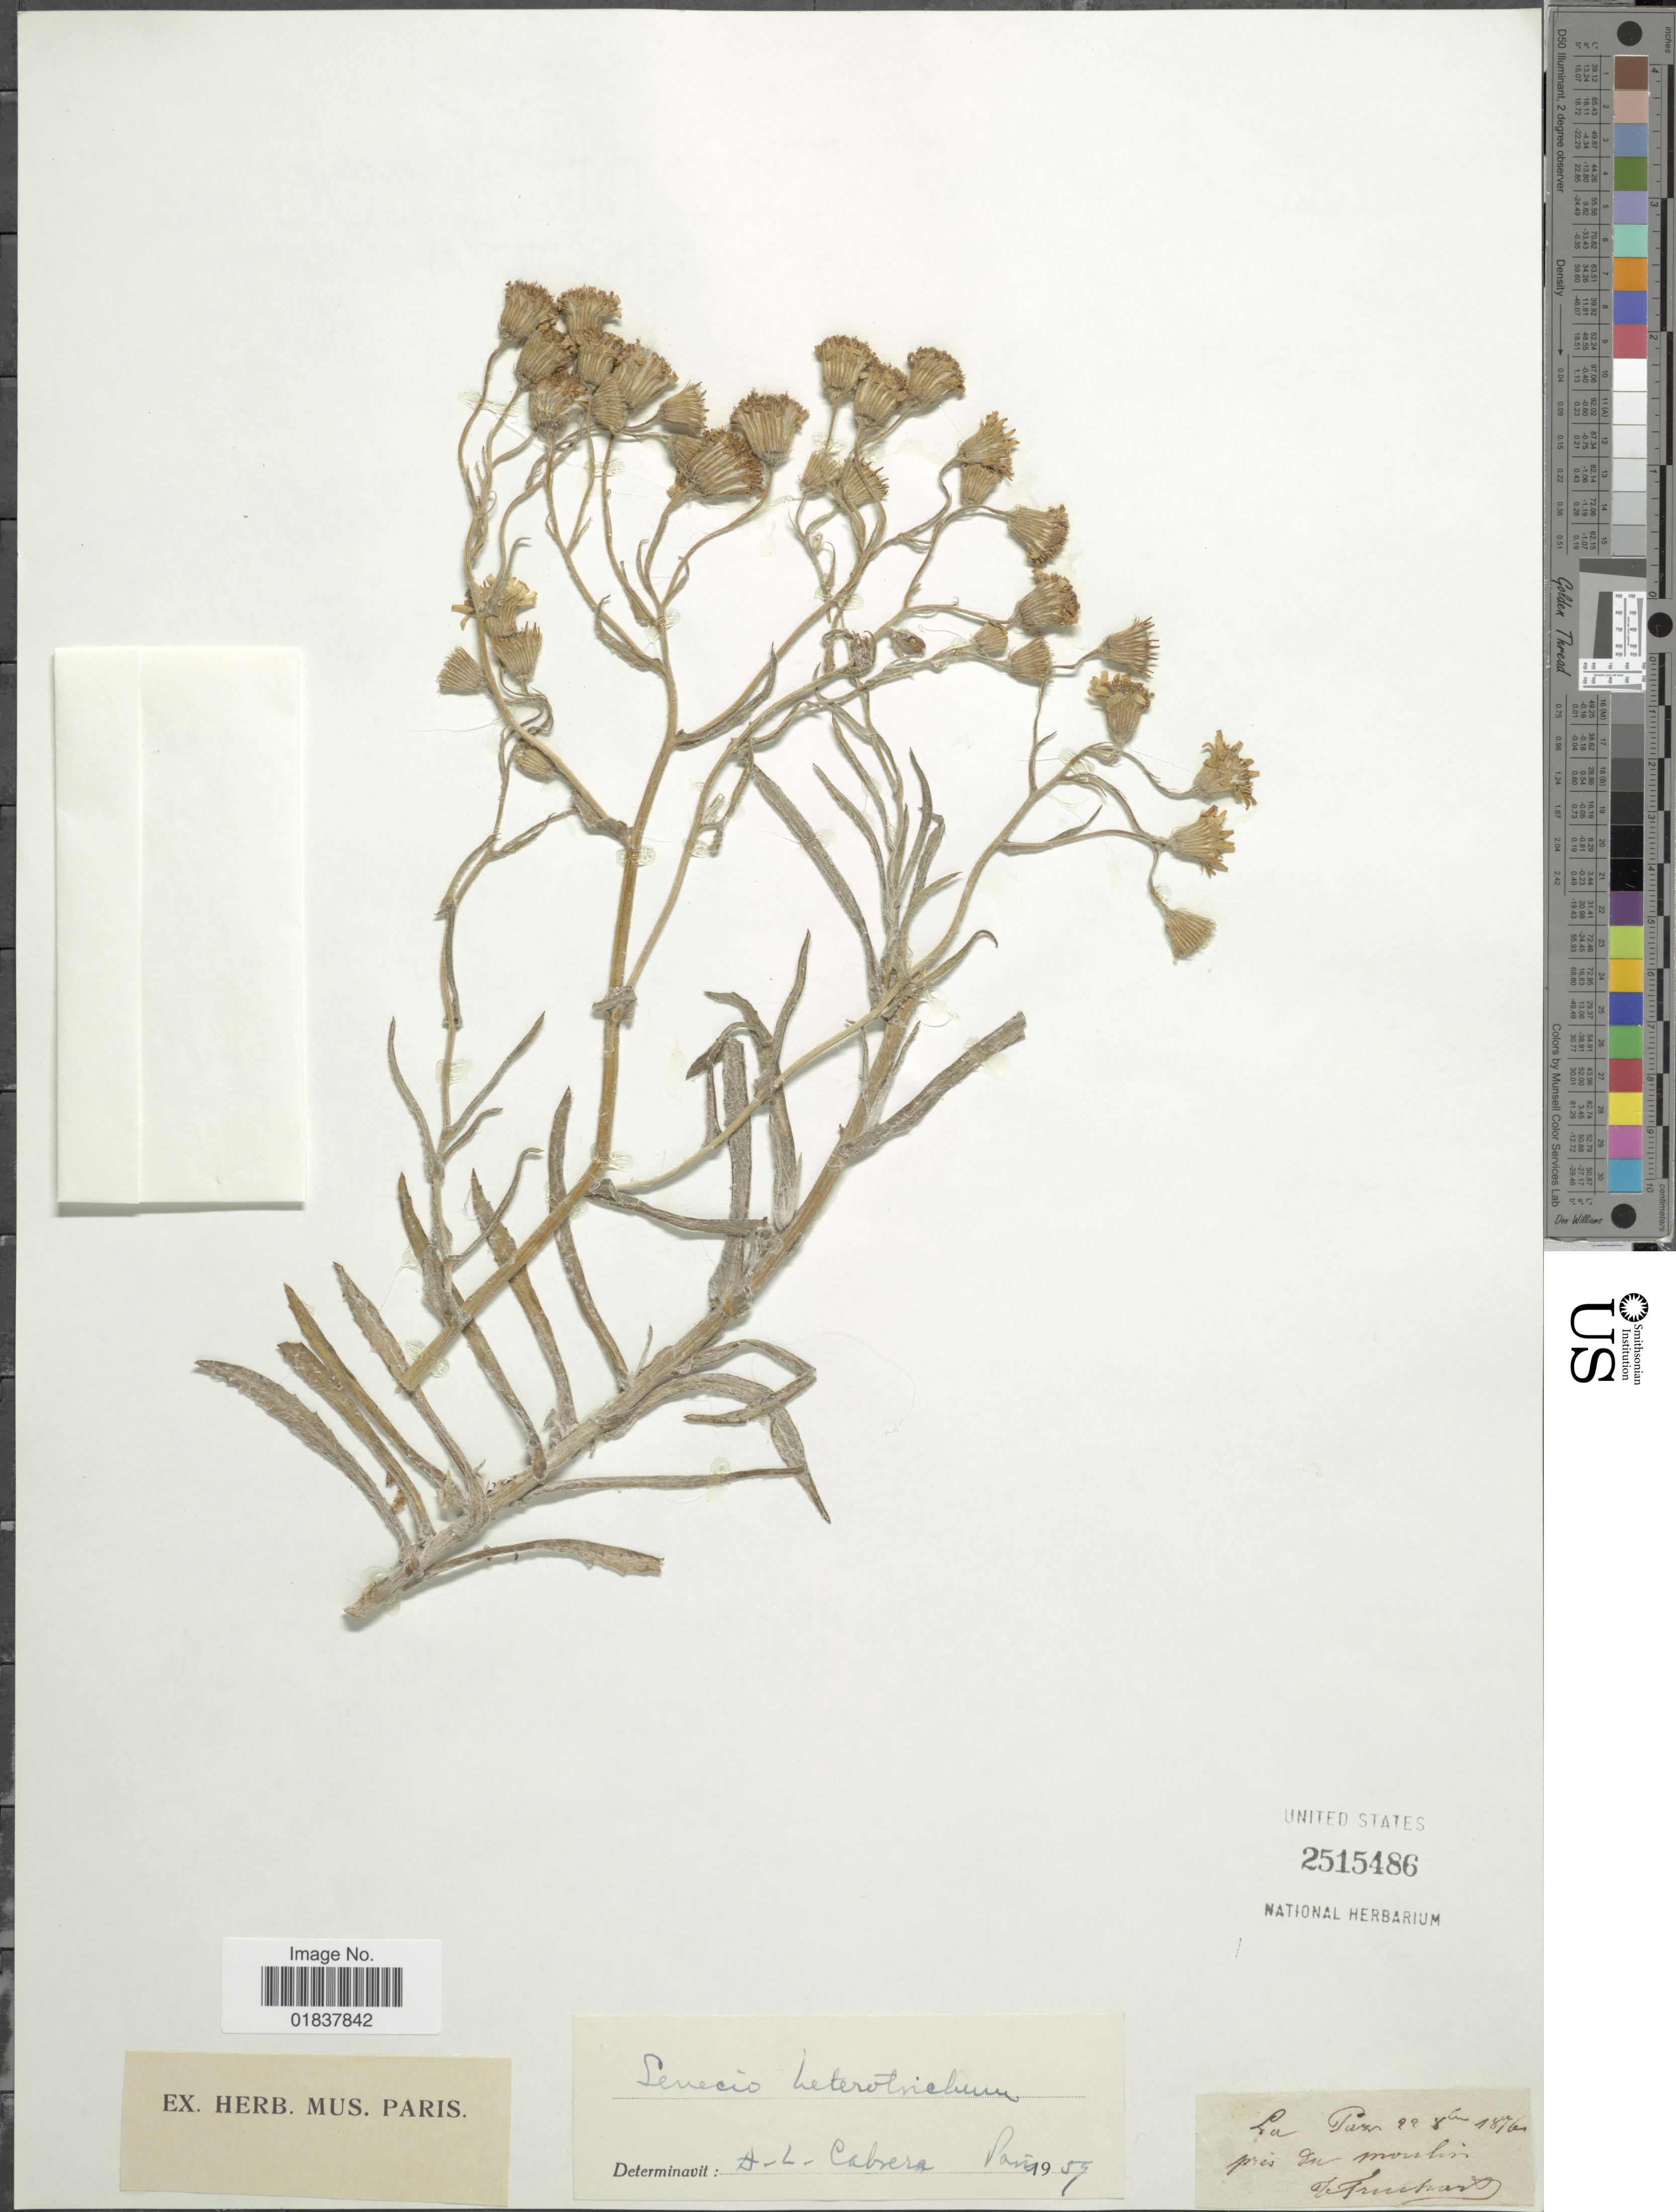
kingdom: Plantae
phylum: Tracheophyta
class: Magnoliopsida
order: Asterales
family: Asteraceae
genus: Senecio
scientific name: Senecio heterotrichius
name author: DC.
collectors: T. Truchard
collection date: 1876-10-22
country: Bolivia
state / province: La Paz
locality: Pres du moulin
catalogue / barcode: US 2515486